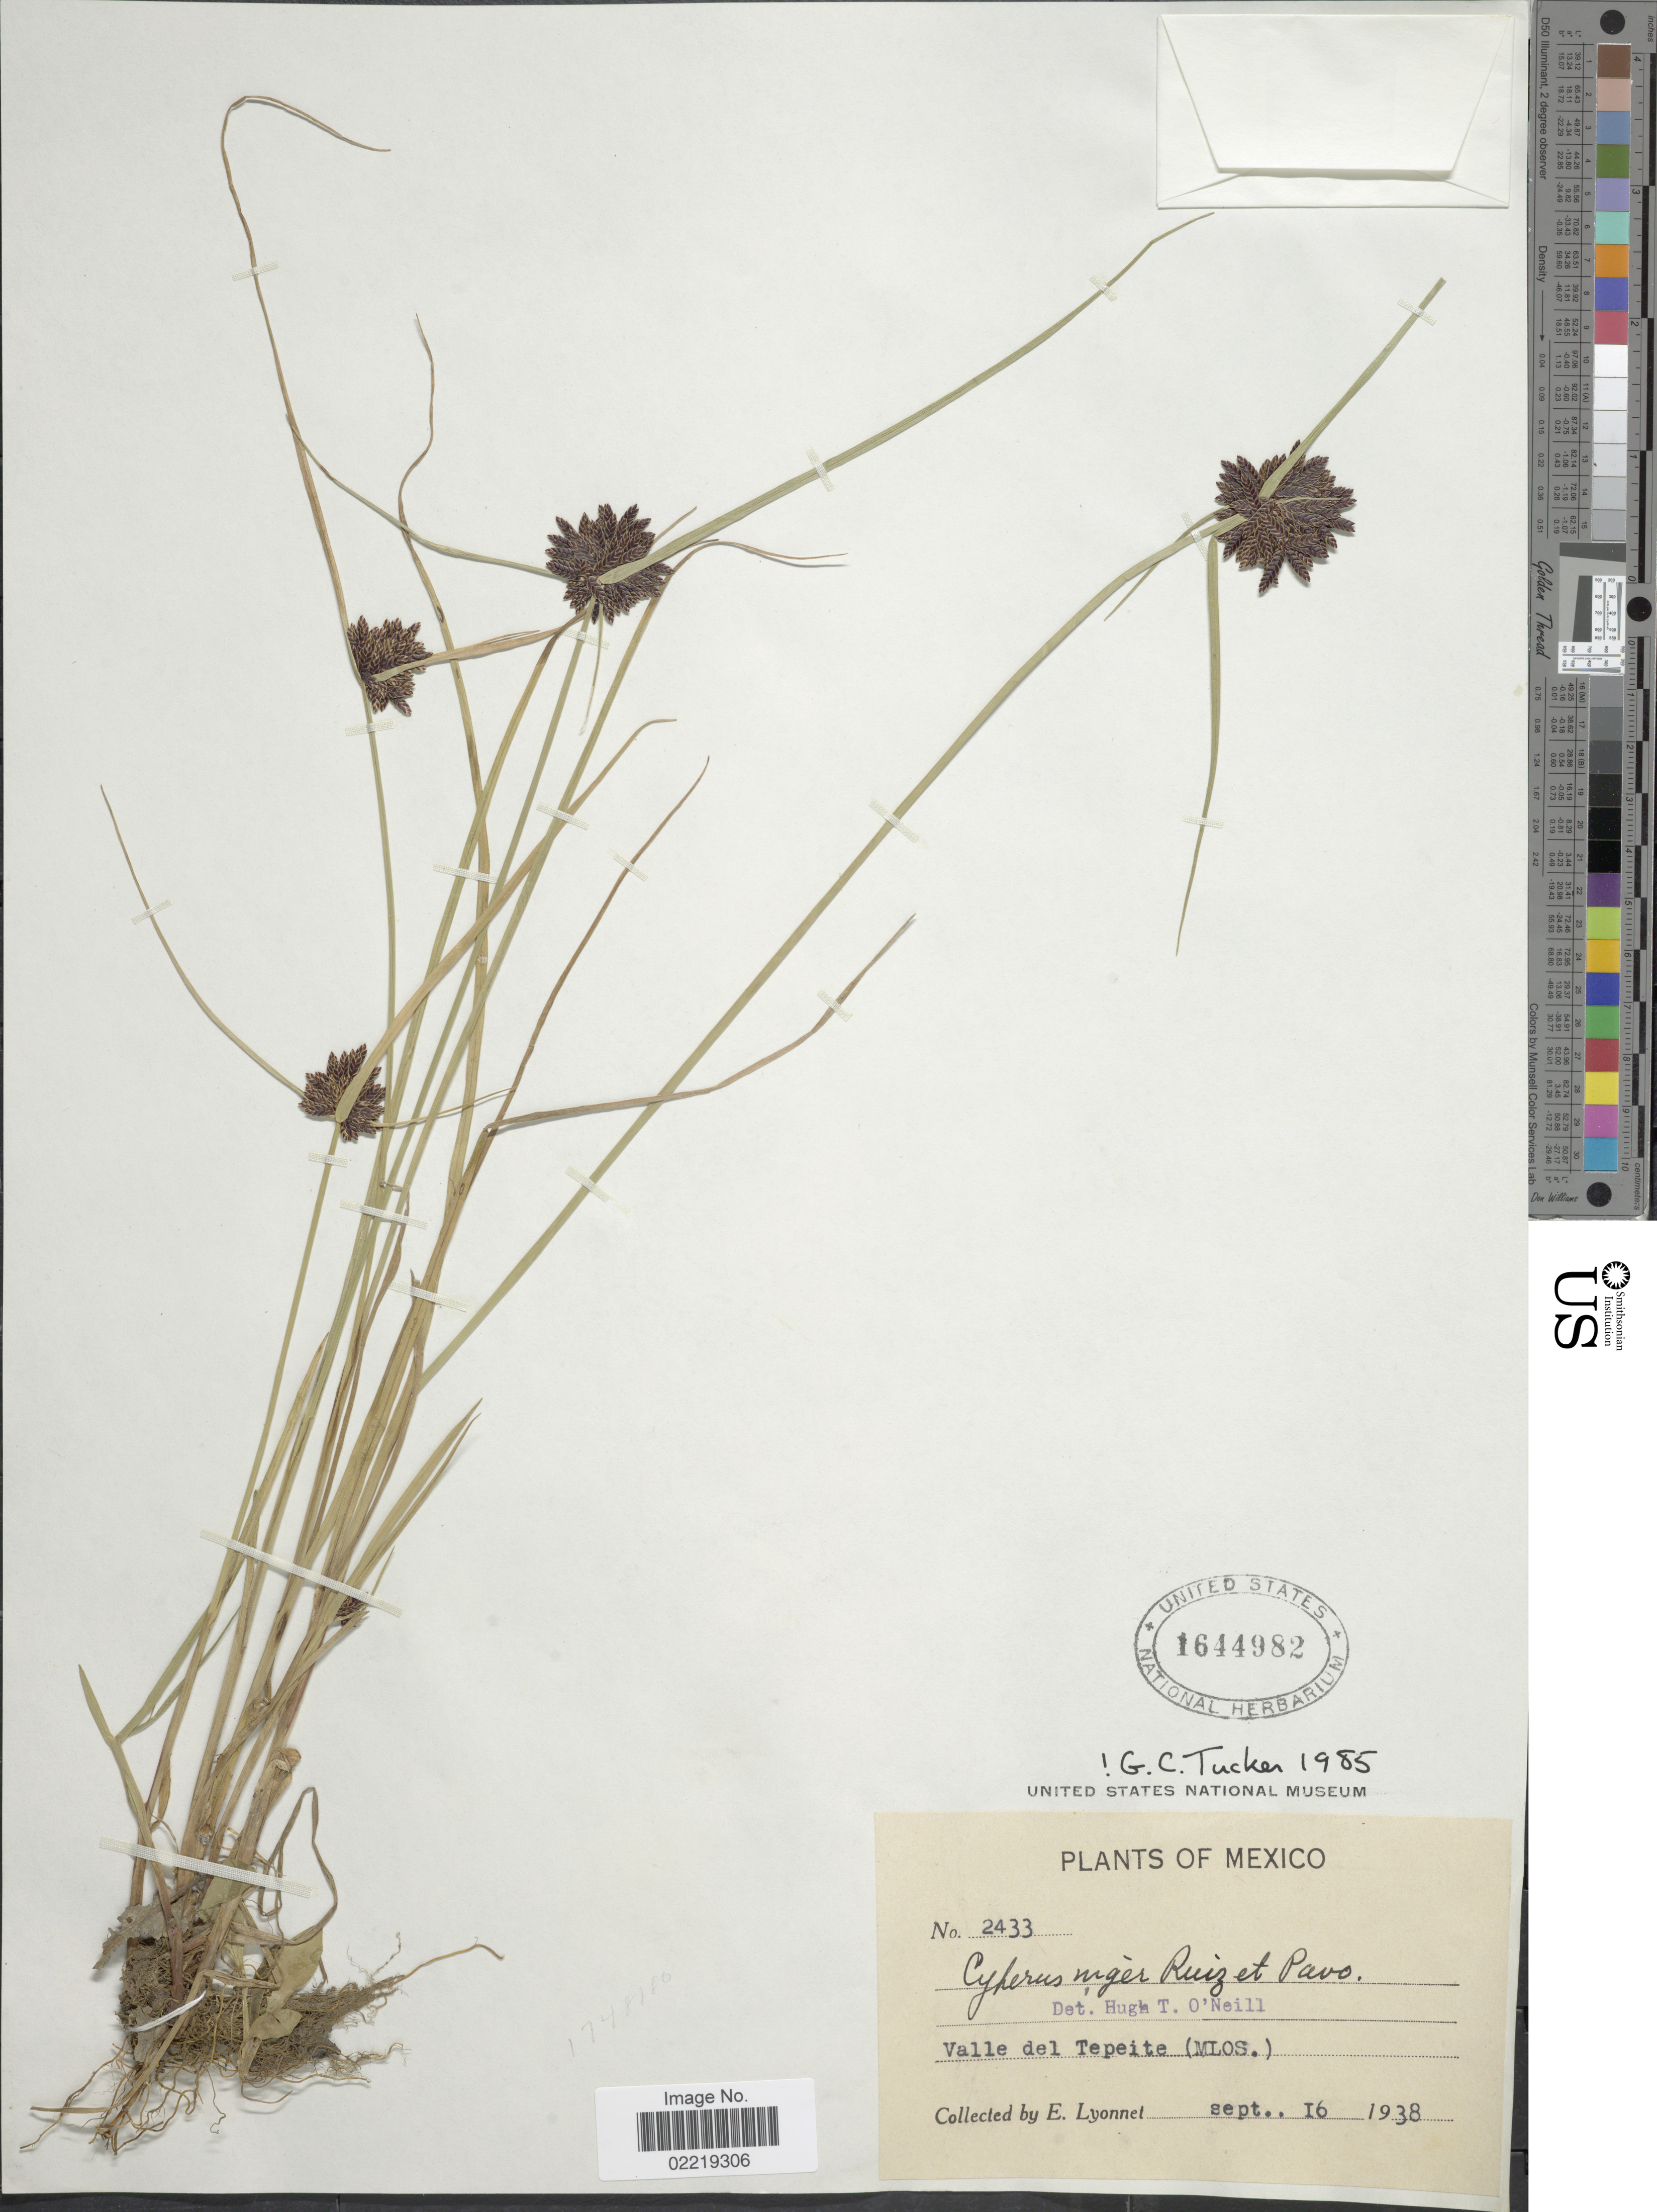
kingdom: Plantae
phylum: Tracheophyta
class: Liliopsida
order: Poales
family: Cyperaceae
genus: Cyperus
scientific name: Cyperus niger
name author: Ruiz & Pav.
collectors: E. Lyonnet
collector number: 2433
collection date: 1938-09-16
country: Mexico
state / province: Morelos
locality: Valle del Tepeite (Mlos)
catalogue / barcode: US 1644982